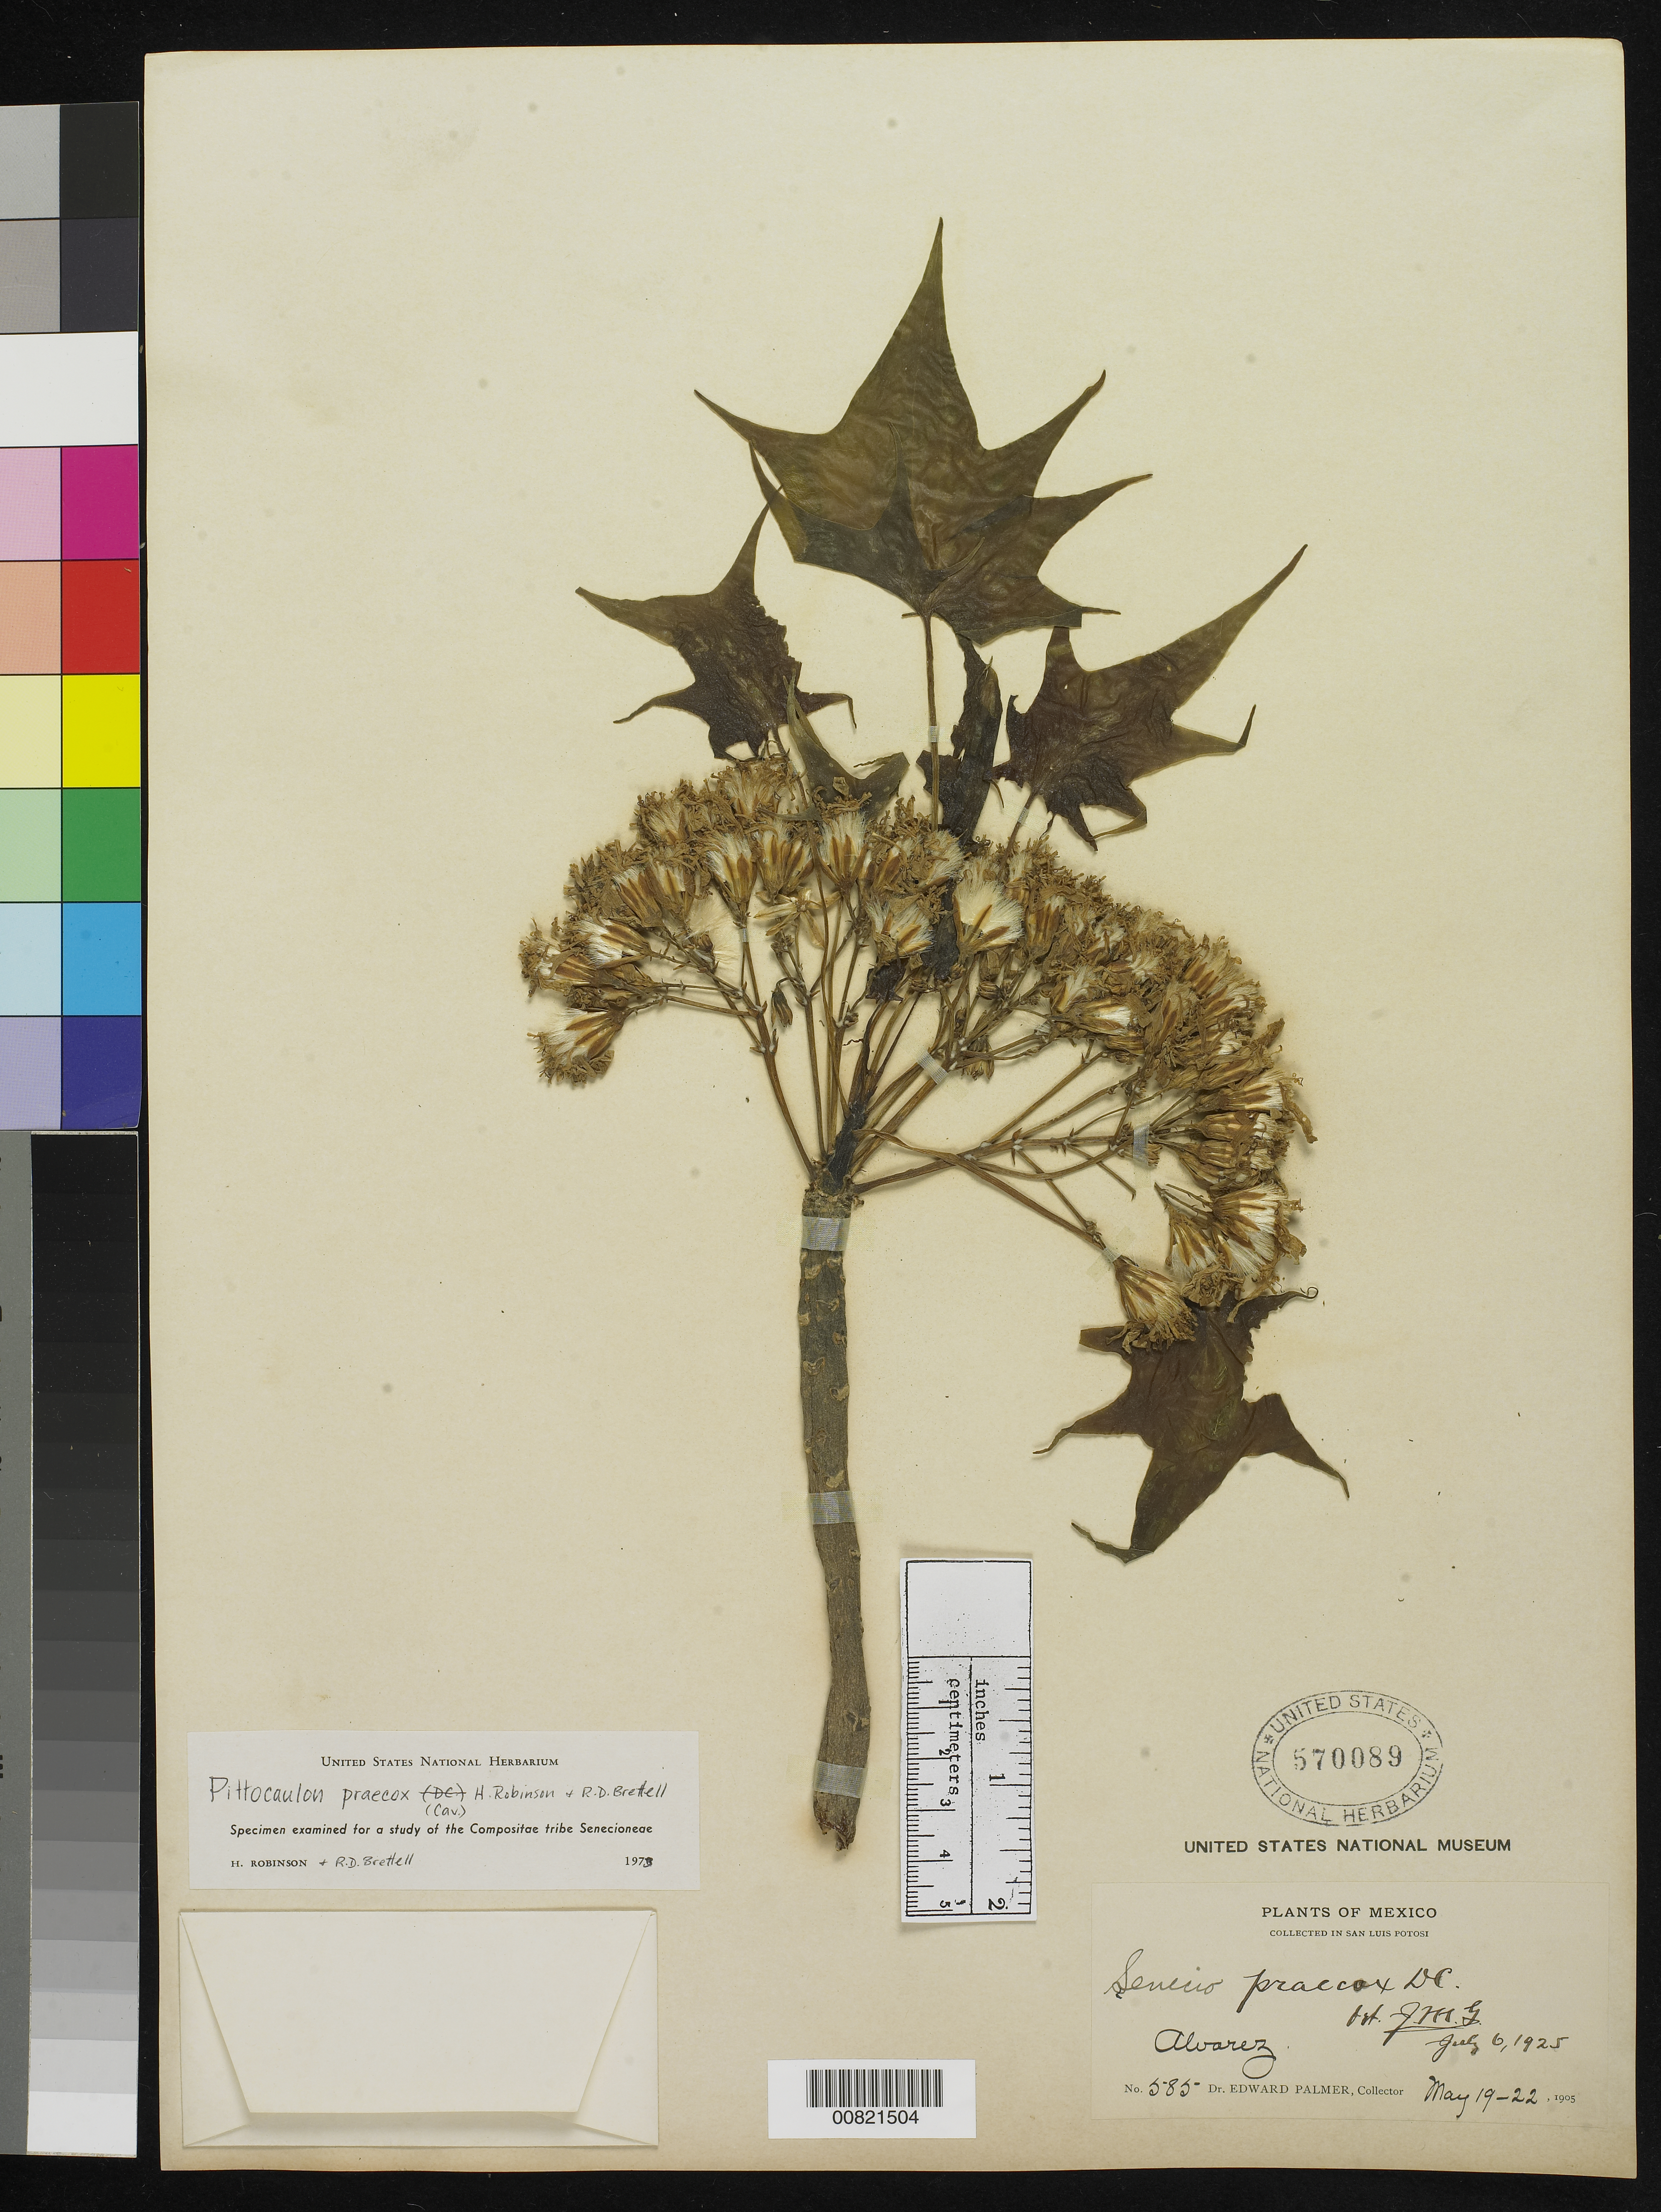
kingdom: Plantae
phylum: Tracheophyta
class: Magnoliopsida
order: Asterales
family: Asteraceae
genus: Pittocaulon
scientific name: Pittocaulon praecox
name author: (Cav.) H. Rob. & Brettell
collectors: E. Palmer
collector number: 585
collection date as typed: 19 May 1905 to 22 May 1905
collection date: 1905-05-19/1905-05-22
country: Mexico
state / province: San Luis Potosí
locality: Alvarez, San Luis Potosí.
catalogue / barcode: US 570089